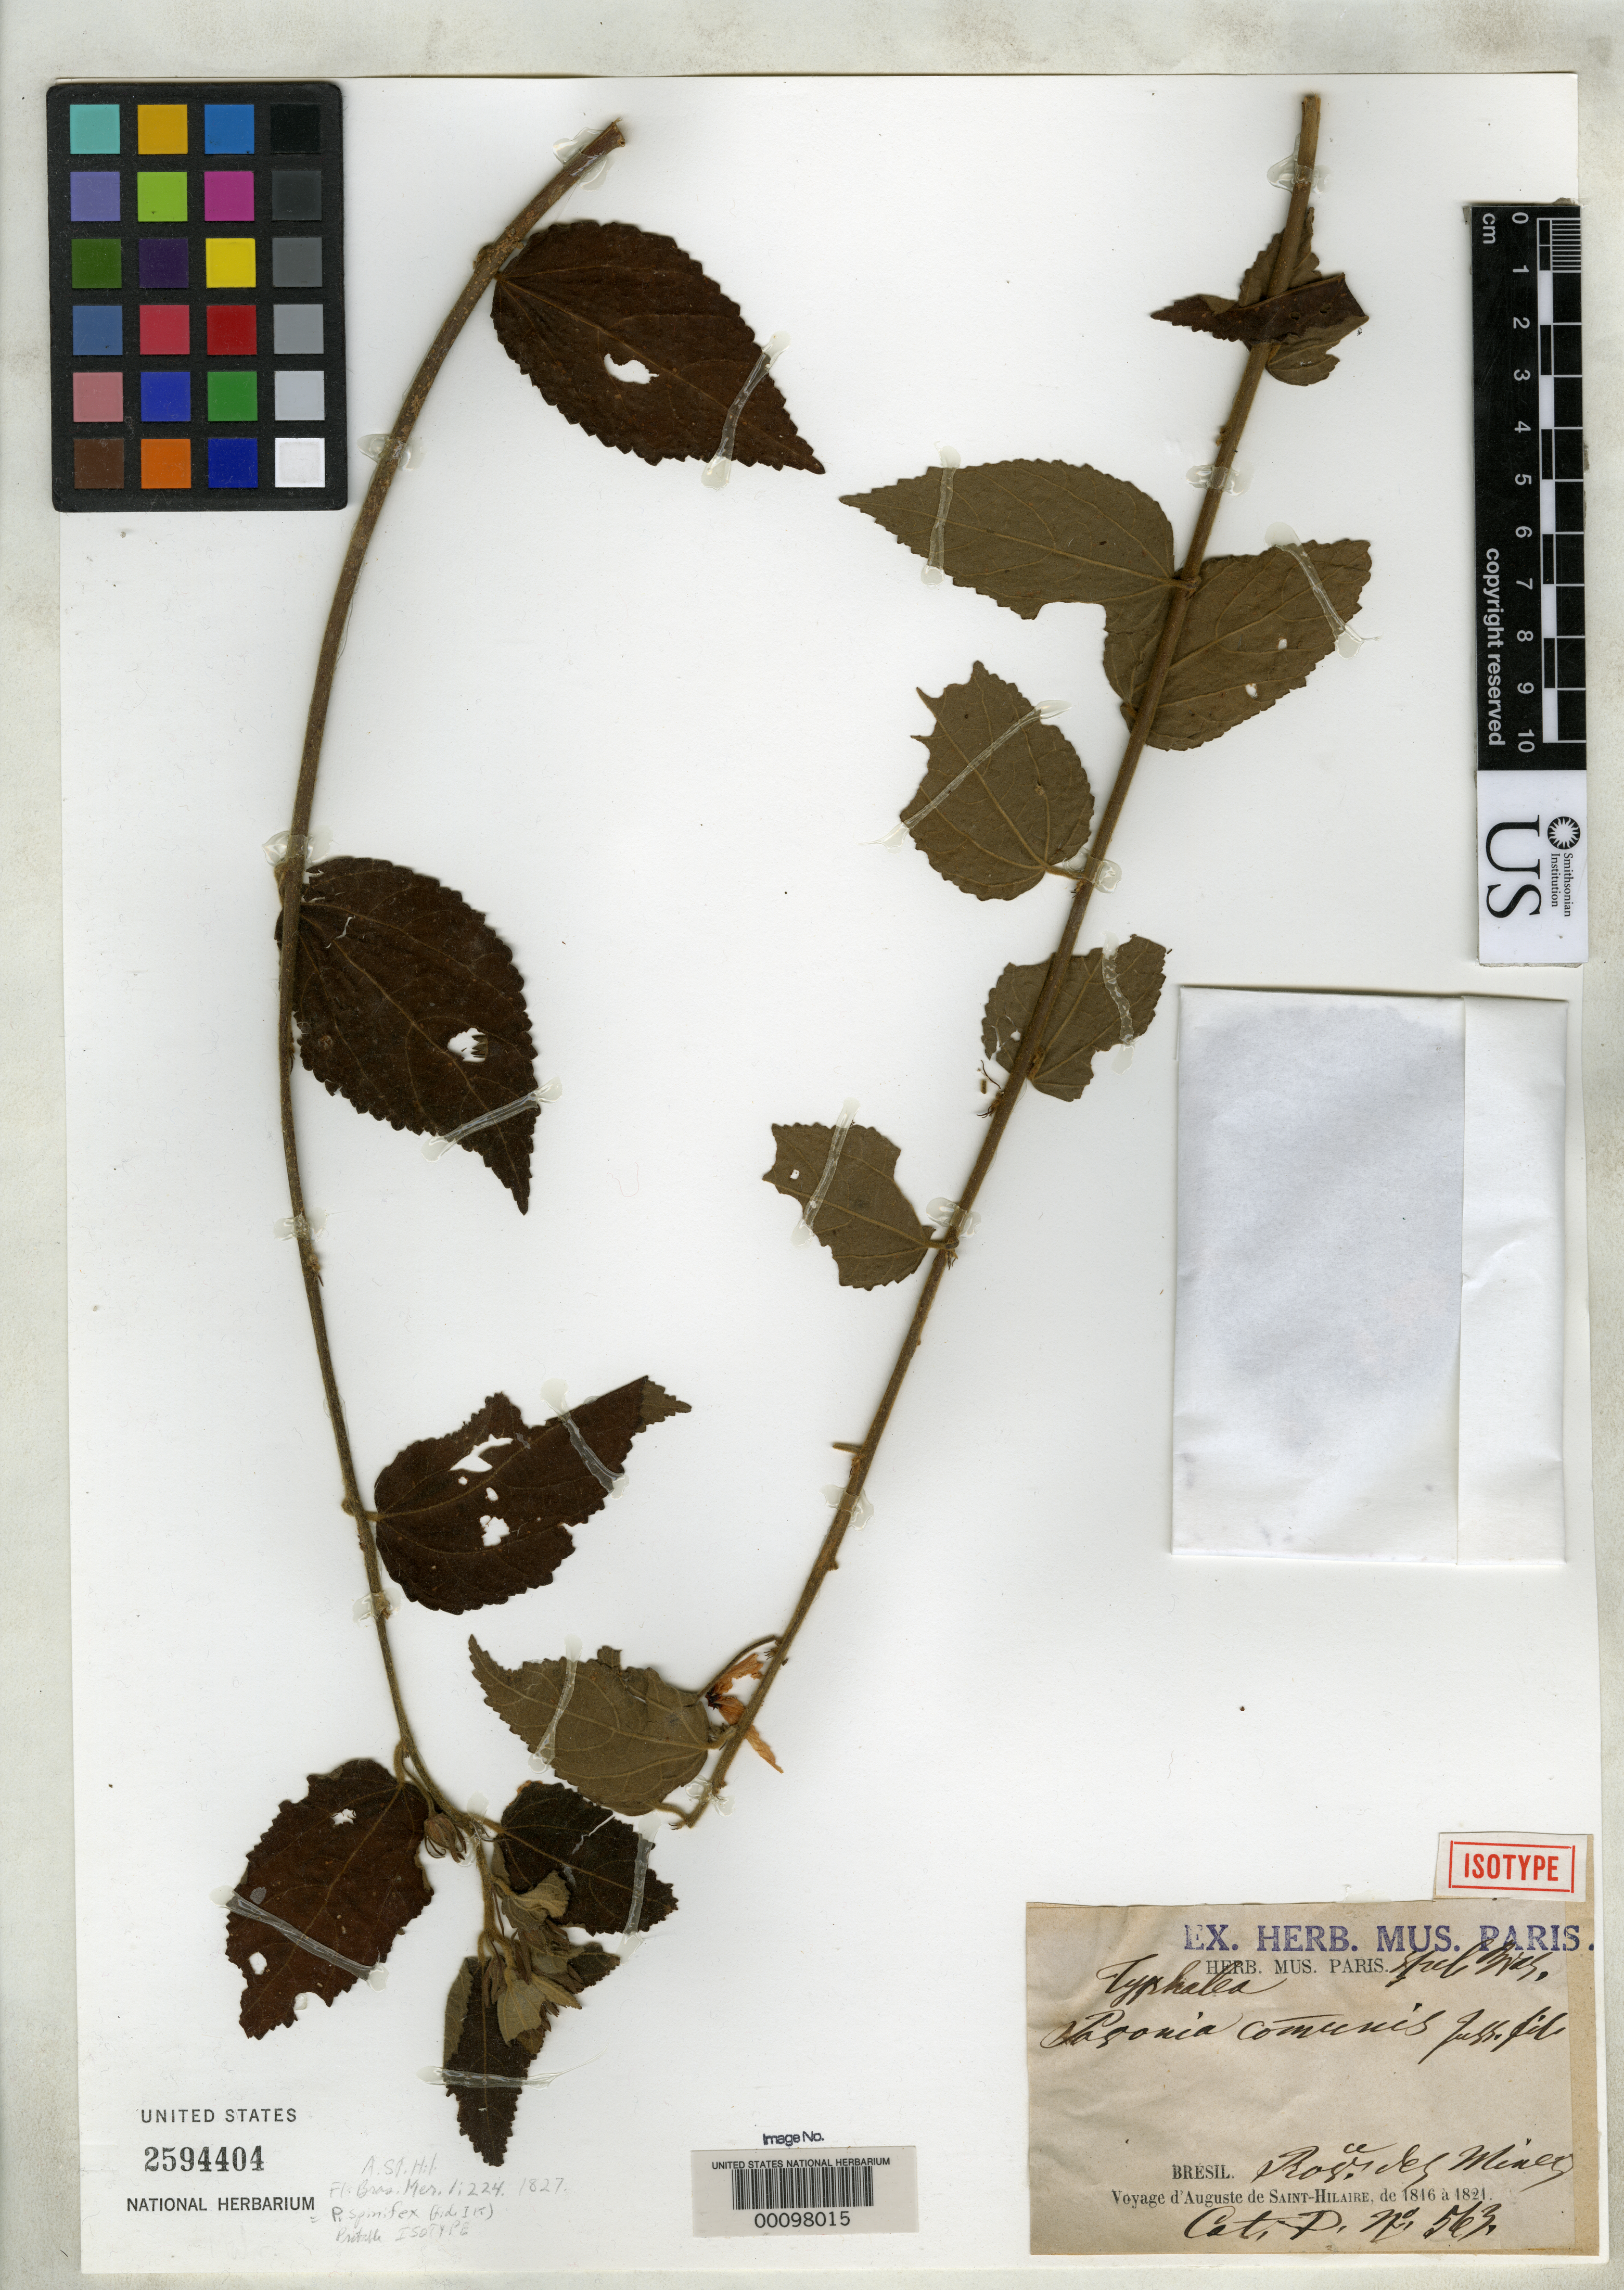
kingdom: Plantae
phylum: Tracheophyta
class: Magnoliopsida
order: Malvales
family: Malvaceae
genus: Pavonia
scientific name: Pavonia communis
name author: A. St.-Hil.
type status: Isotype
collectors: A. F. C. P. de Saint-Hilaire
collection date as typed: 1816 to -- --- 1821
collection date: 1816/1821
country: Brazil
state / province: Minas Gerais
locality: Poso Alto.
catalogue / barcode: US 2594404